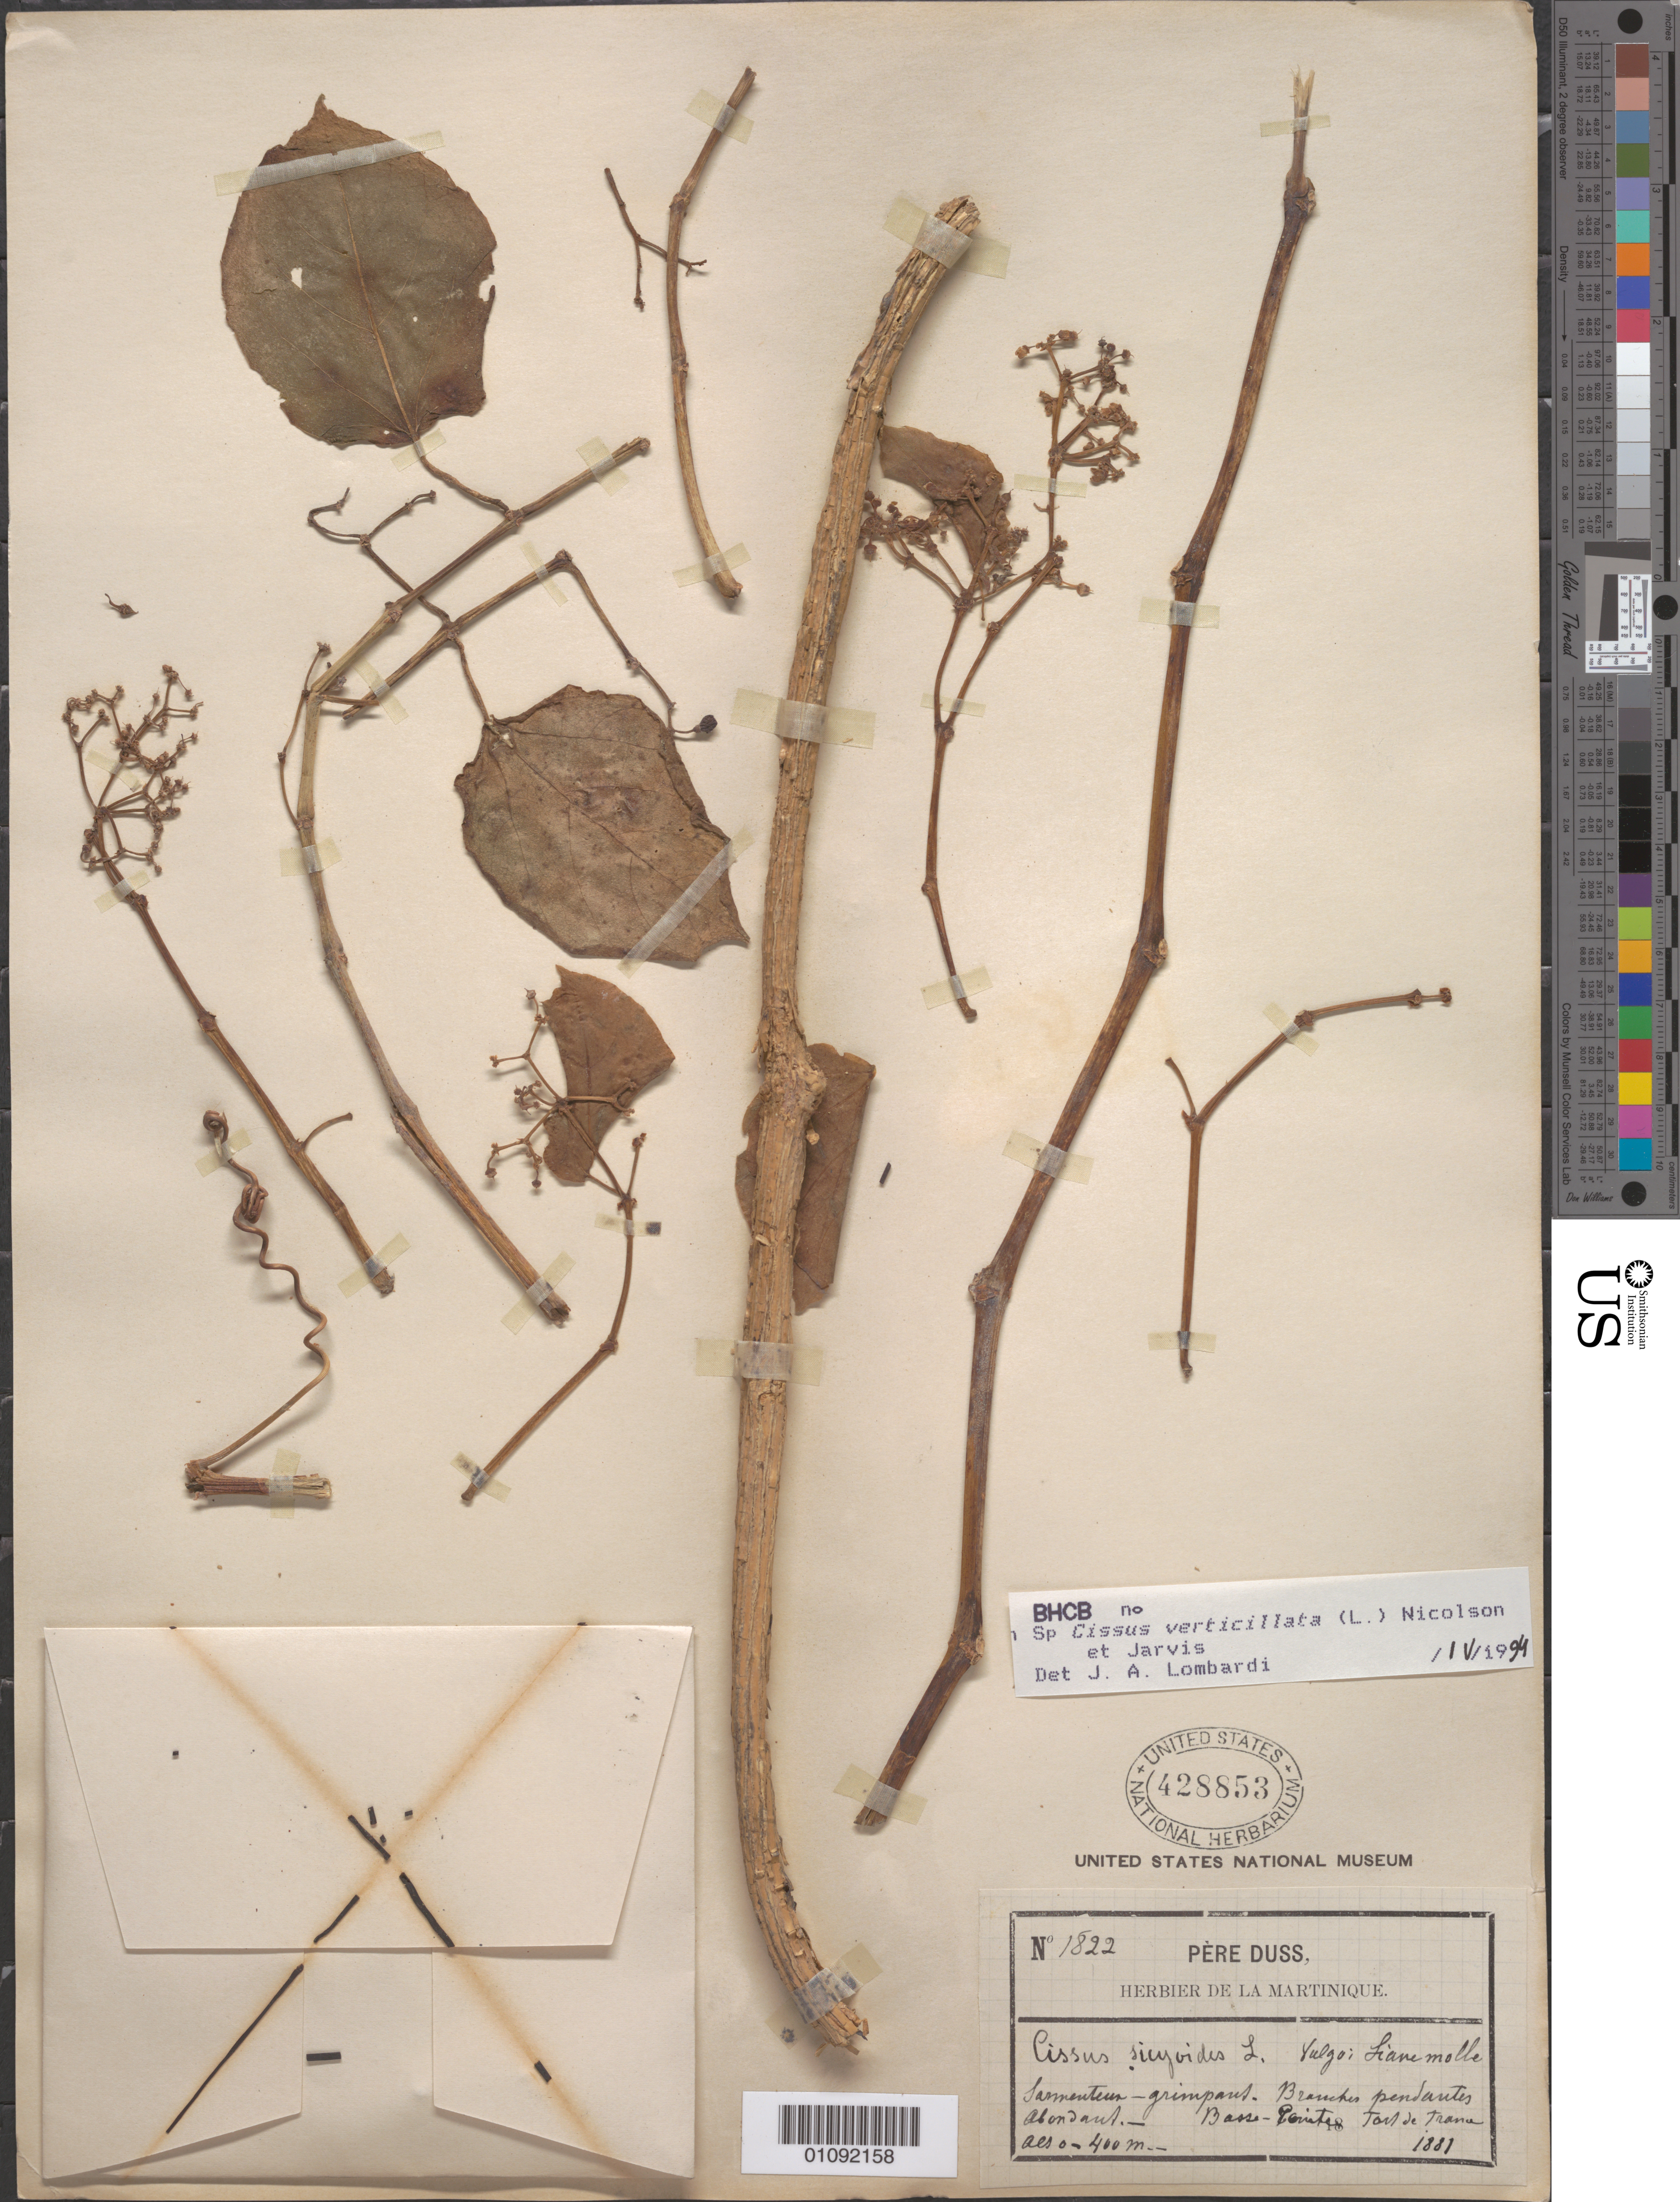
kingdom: Plantae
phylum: Tracheophyta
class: Magnoliopsida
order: Vitales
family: Vitaceae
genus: Cissus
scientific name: Cissus verticillata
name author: (L.) Nicolson & C.E. Jarvis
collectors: Père Duss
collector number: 1822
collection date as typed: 1881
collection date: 1881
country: Martinique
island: Martinique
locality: Basse Pointe. Tout de trance.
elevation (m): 400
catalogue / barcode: US 428853